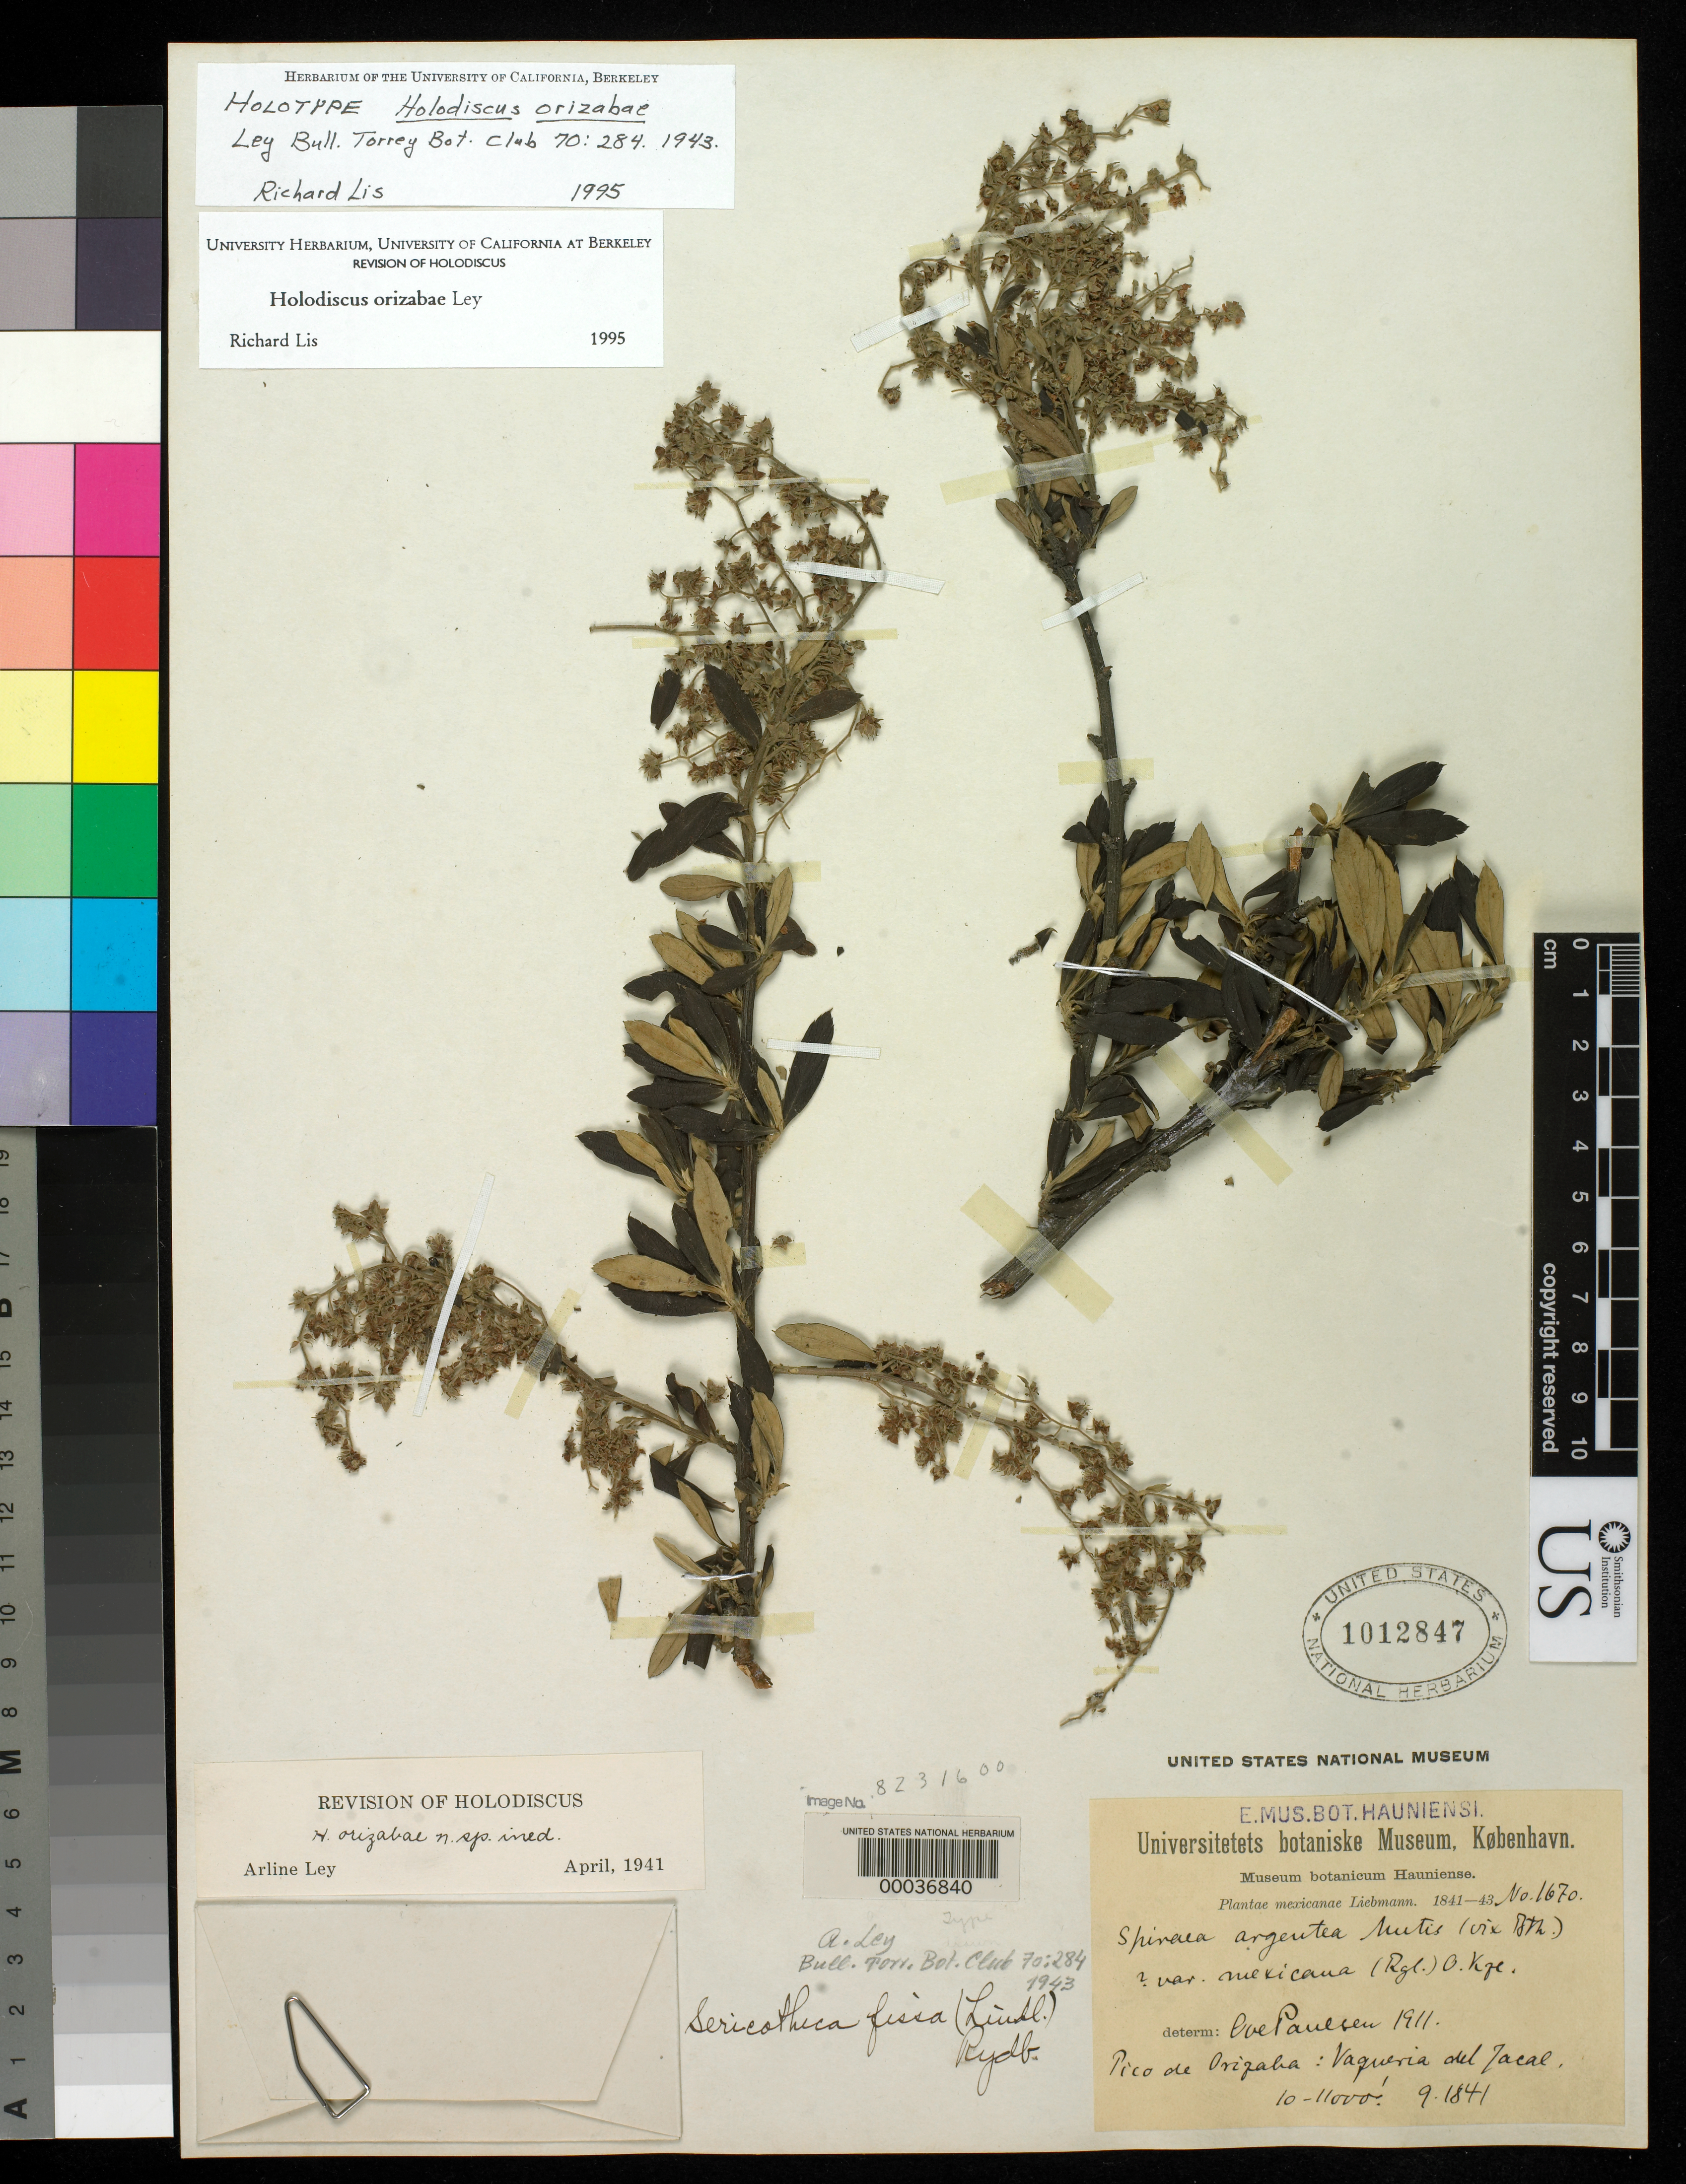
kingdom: Plantae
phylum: Tracheophyta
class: Magnoliopsida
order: Rosales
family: Rosaceae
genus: Holodiscus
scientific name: Holodiscus orizabae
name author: F.A. Ley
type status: Holotype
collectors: F. M. Liebmann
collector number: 1670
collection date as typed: Sep 1841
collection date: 1841-09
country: Mexico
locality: Vaqueria del Jacal, Pico de Orizaba.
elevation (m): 3048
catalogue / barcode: US 1012847